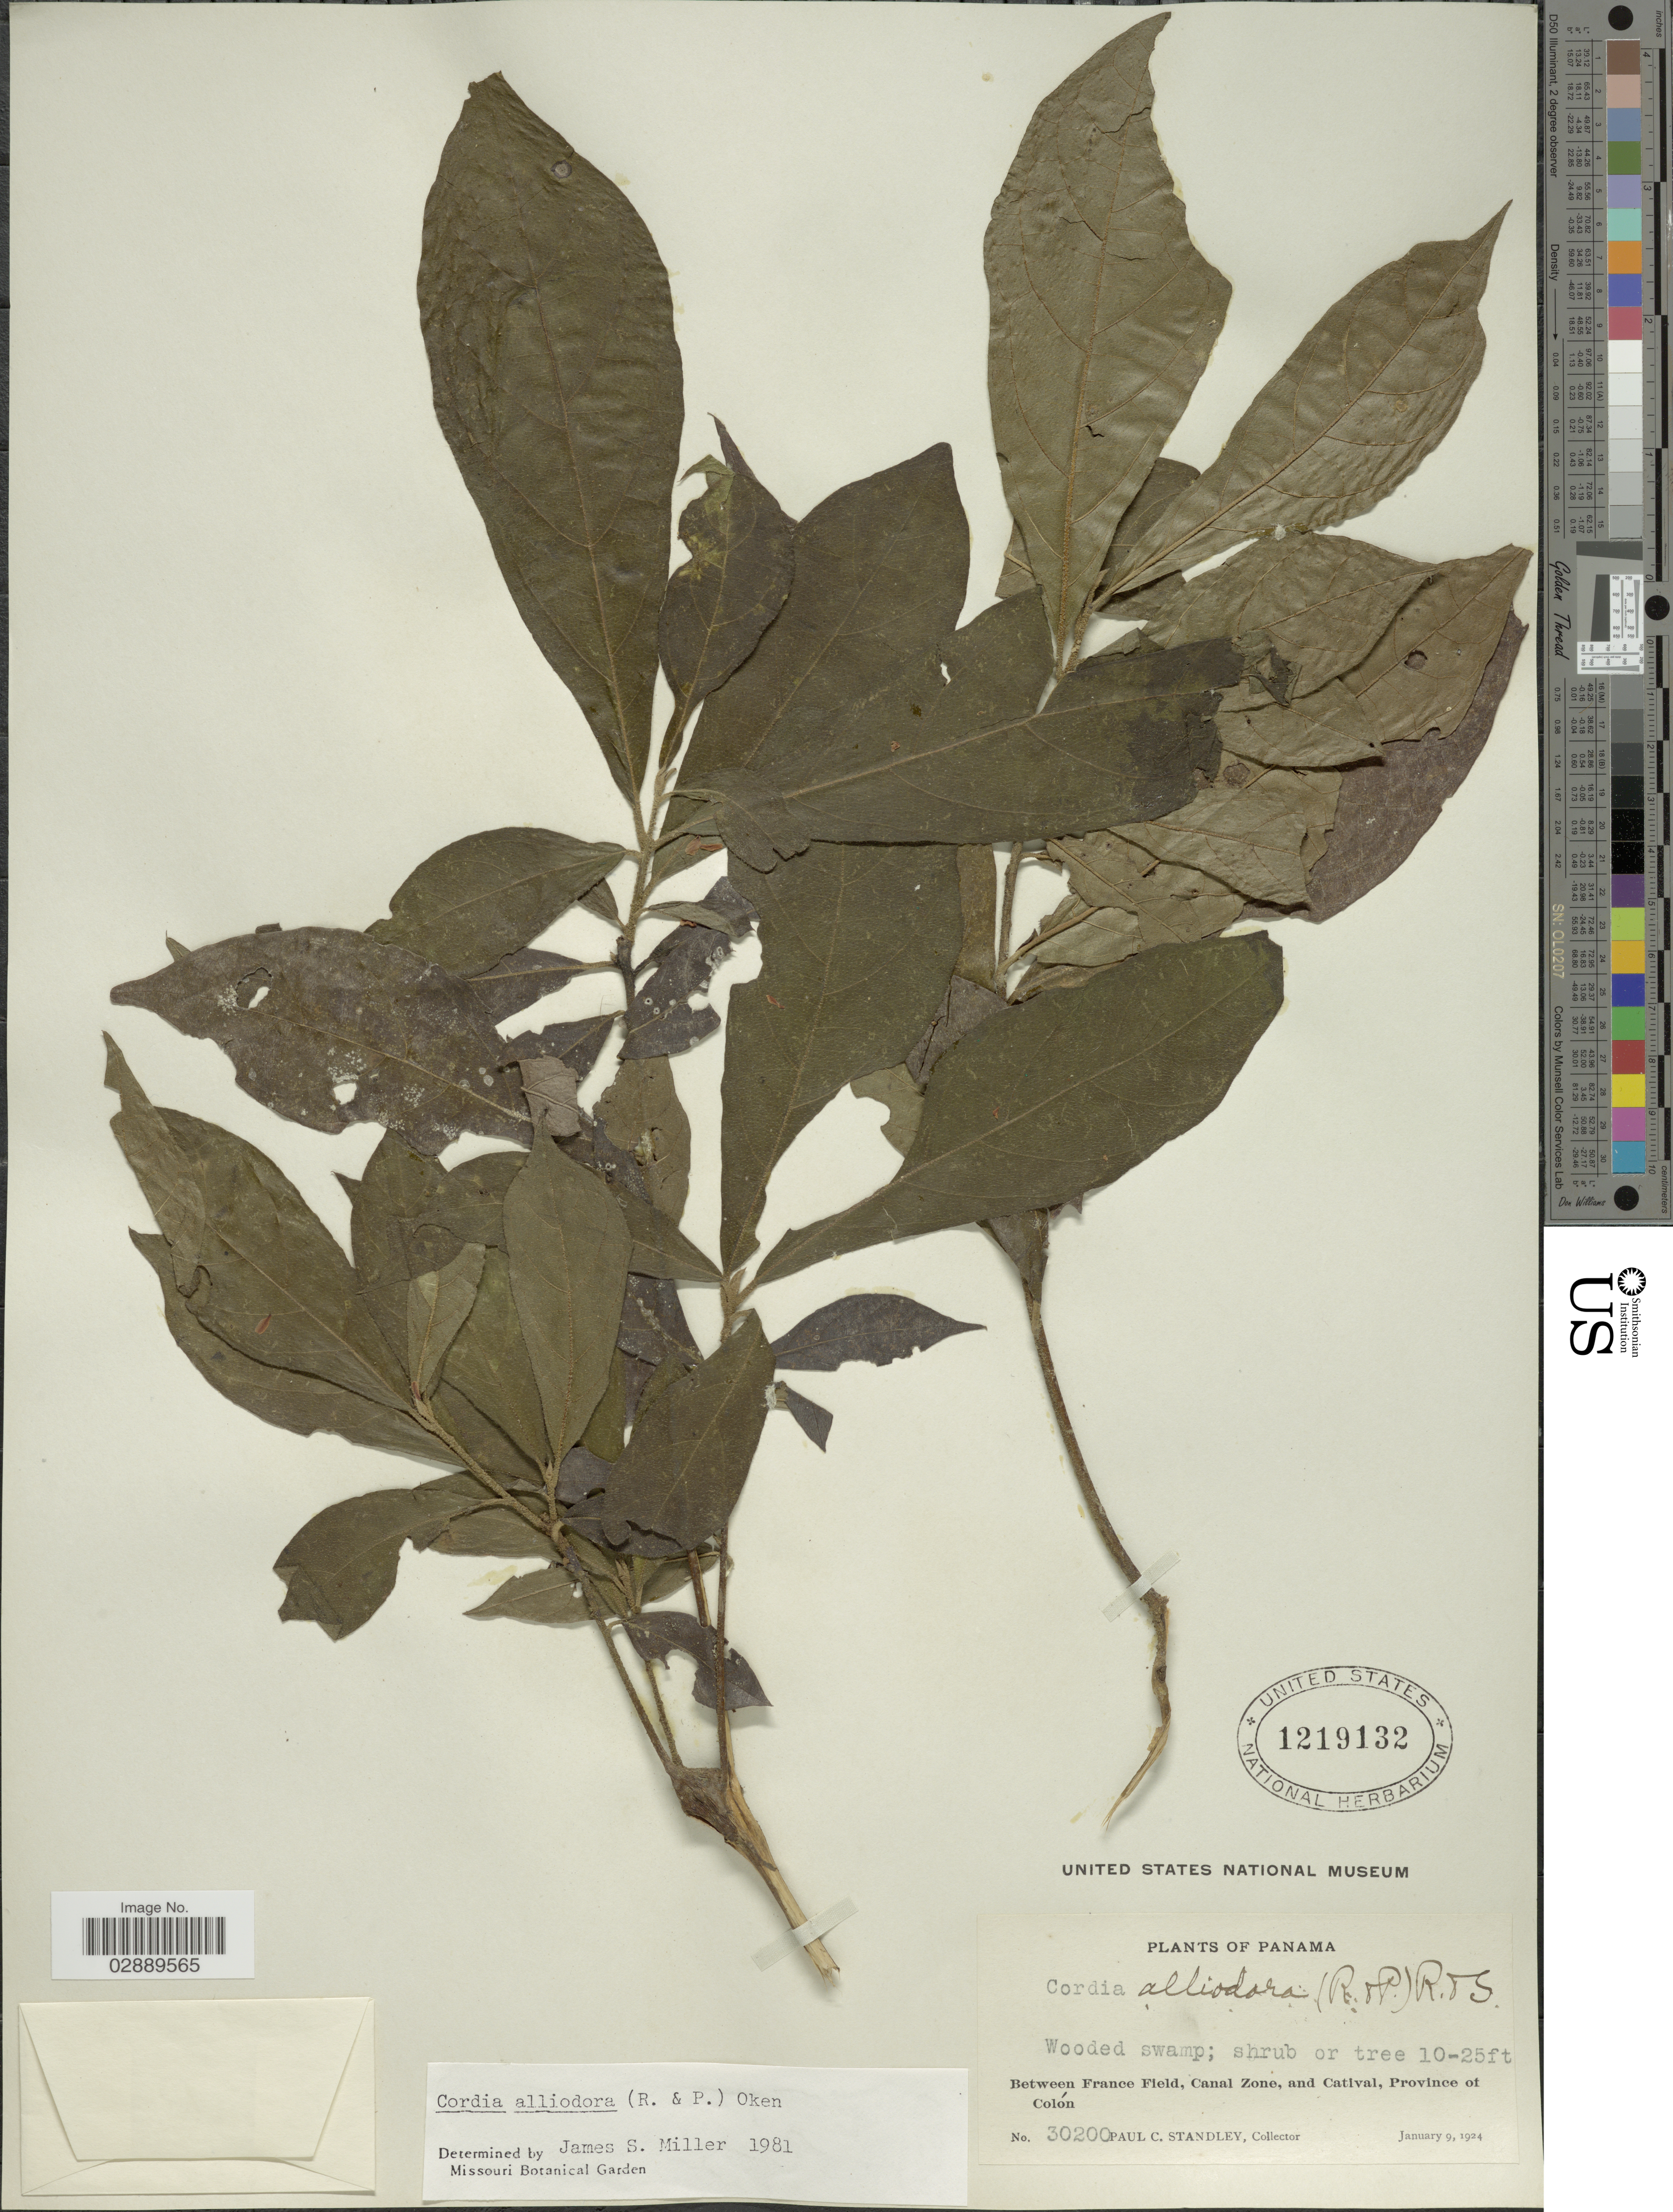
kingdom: Plantae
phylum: Tracheophyta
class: Magnoliopsida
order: Boraginales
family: Cordiaceae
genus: Cordia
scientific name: Cordia alliodora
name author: (Ruiz & Pav.) Oken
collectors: P. C. Standley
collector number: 30200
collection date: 1924-01-09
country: Panama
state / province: Colón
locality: Between France Field, Canal Zone, and Catival.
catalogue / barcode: US 1219132